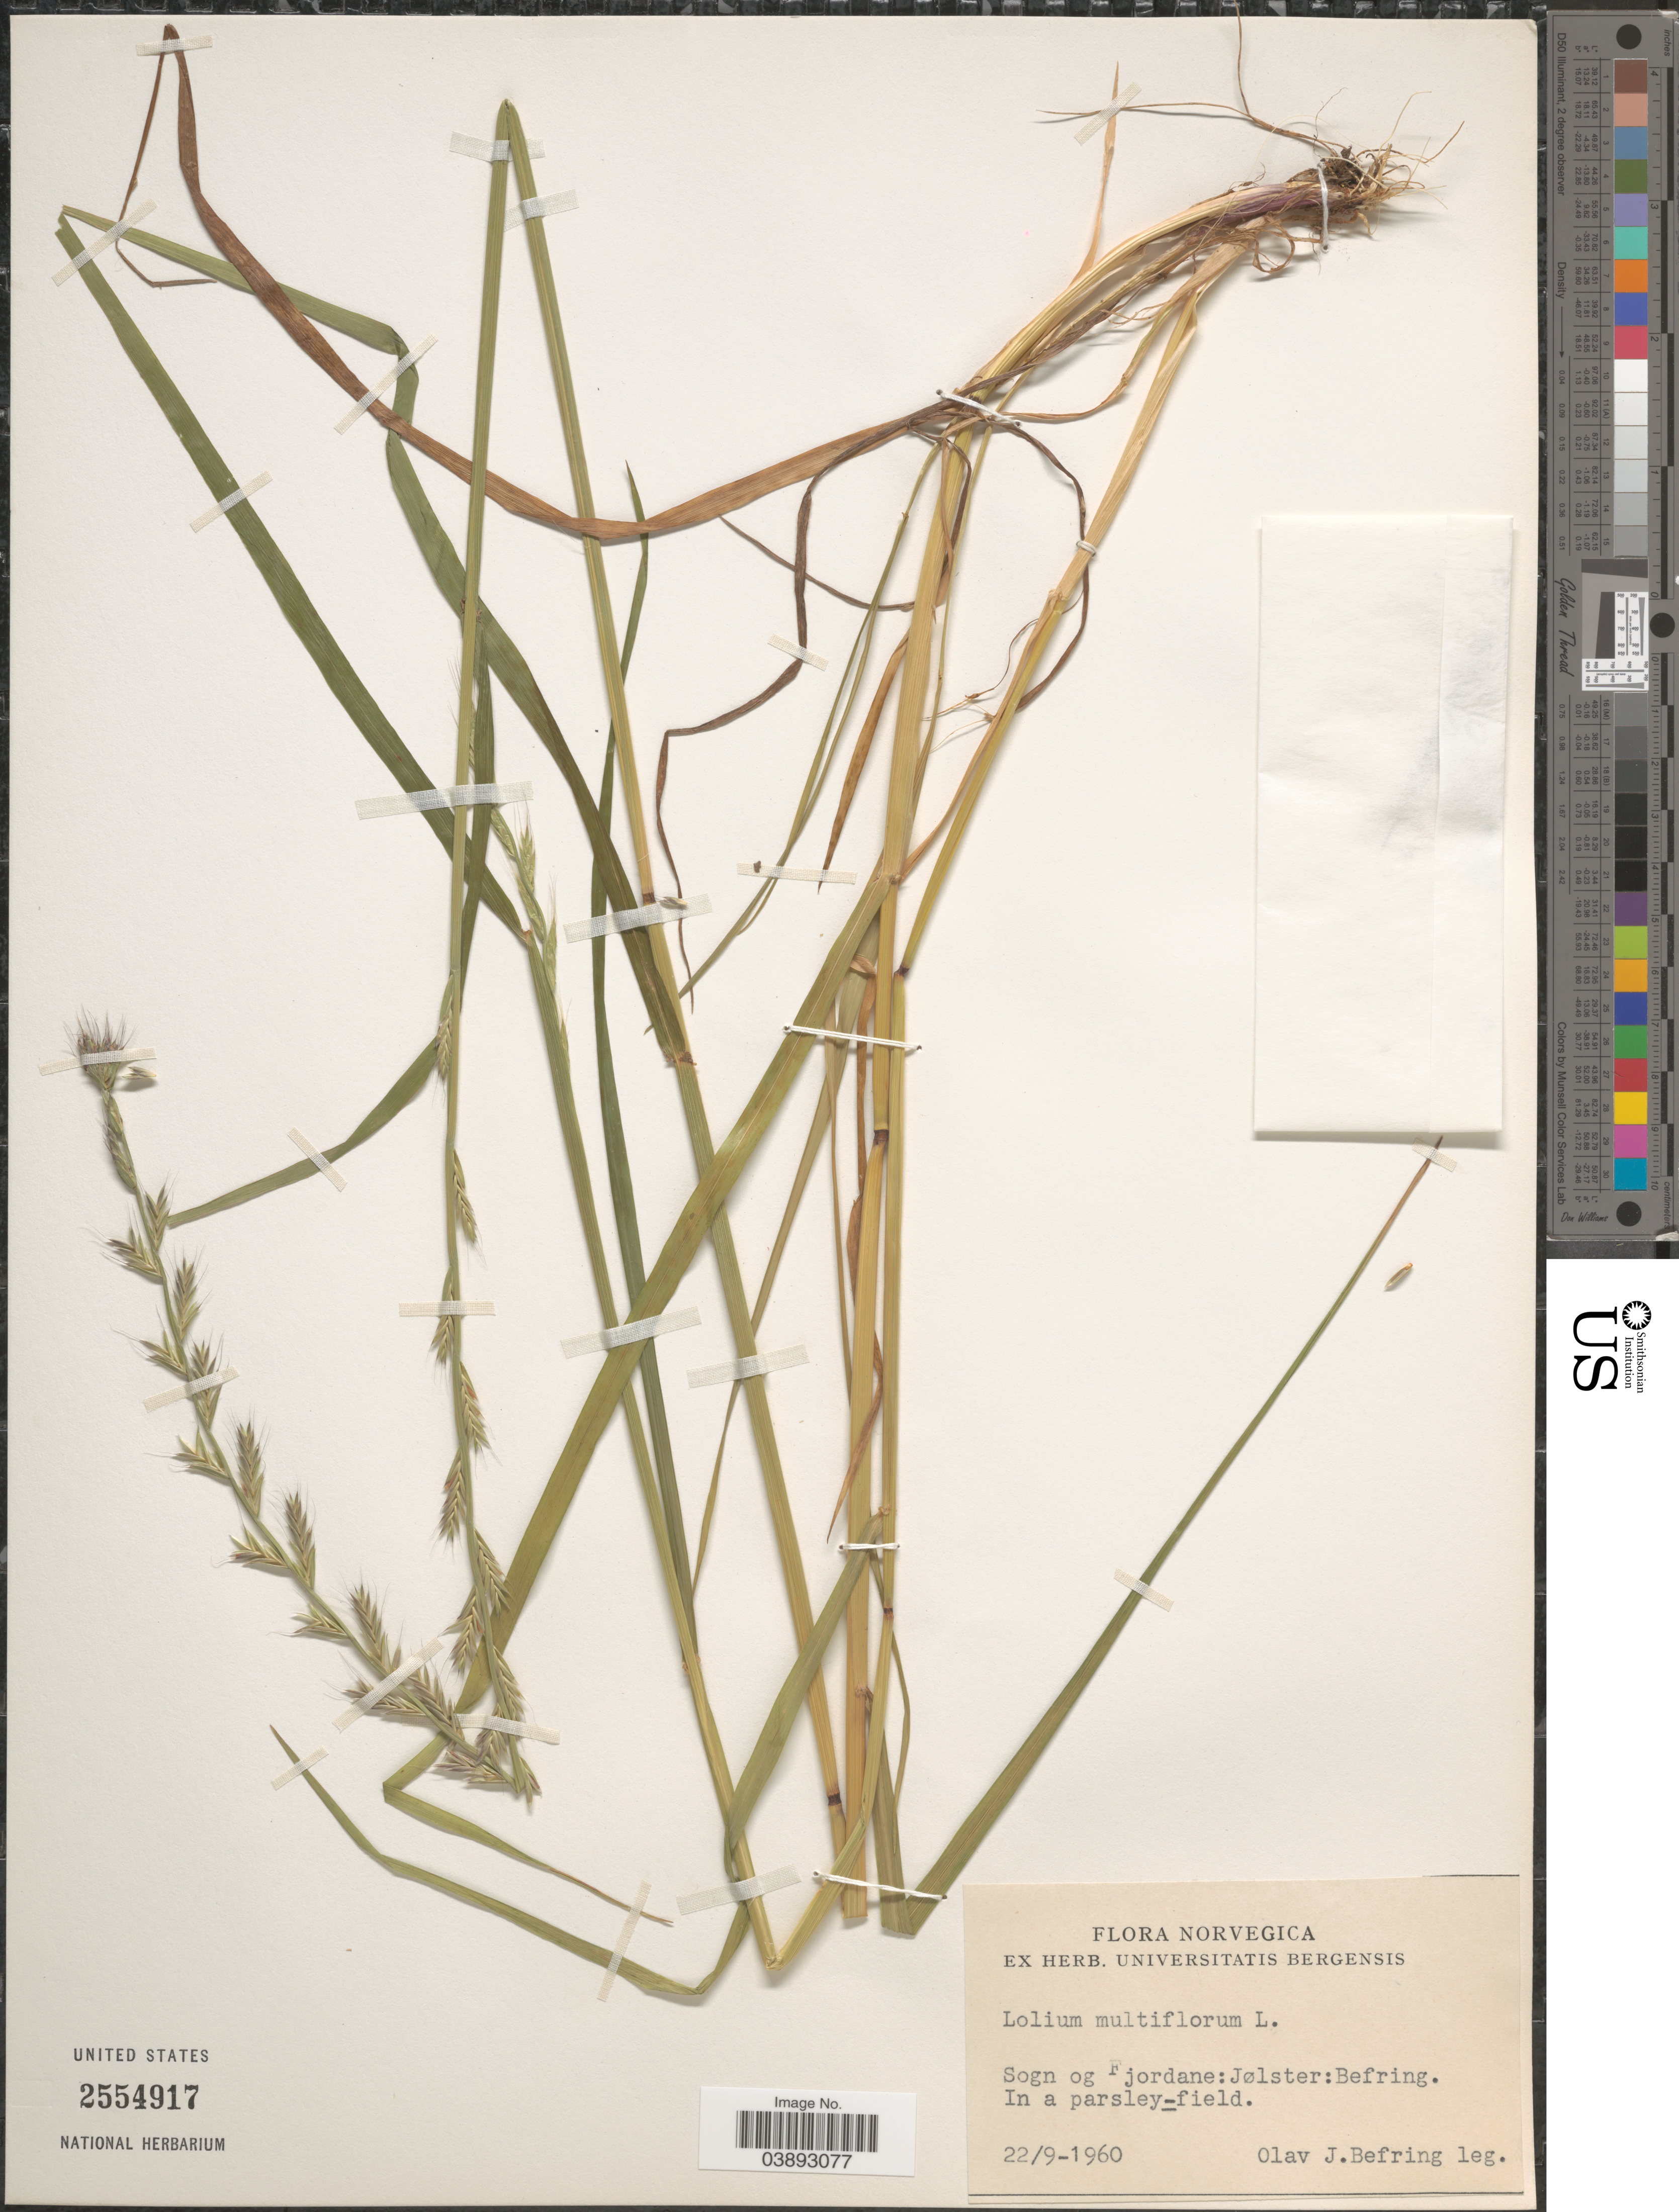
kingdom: Plantae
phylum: Tracheophyta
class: Liliopsida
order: Poales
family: Poaceae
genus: Lolium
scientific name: Lolium multiflorum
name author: Lam.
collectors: O. Befring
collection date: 1960-09-22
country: Norway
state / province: Sogn og Fjordane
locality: Norvegica. Jølster: Befring.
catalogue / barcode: US 2554917